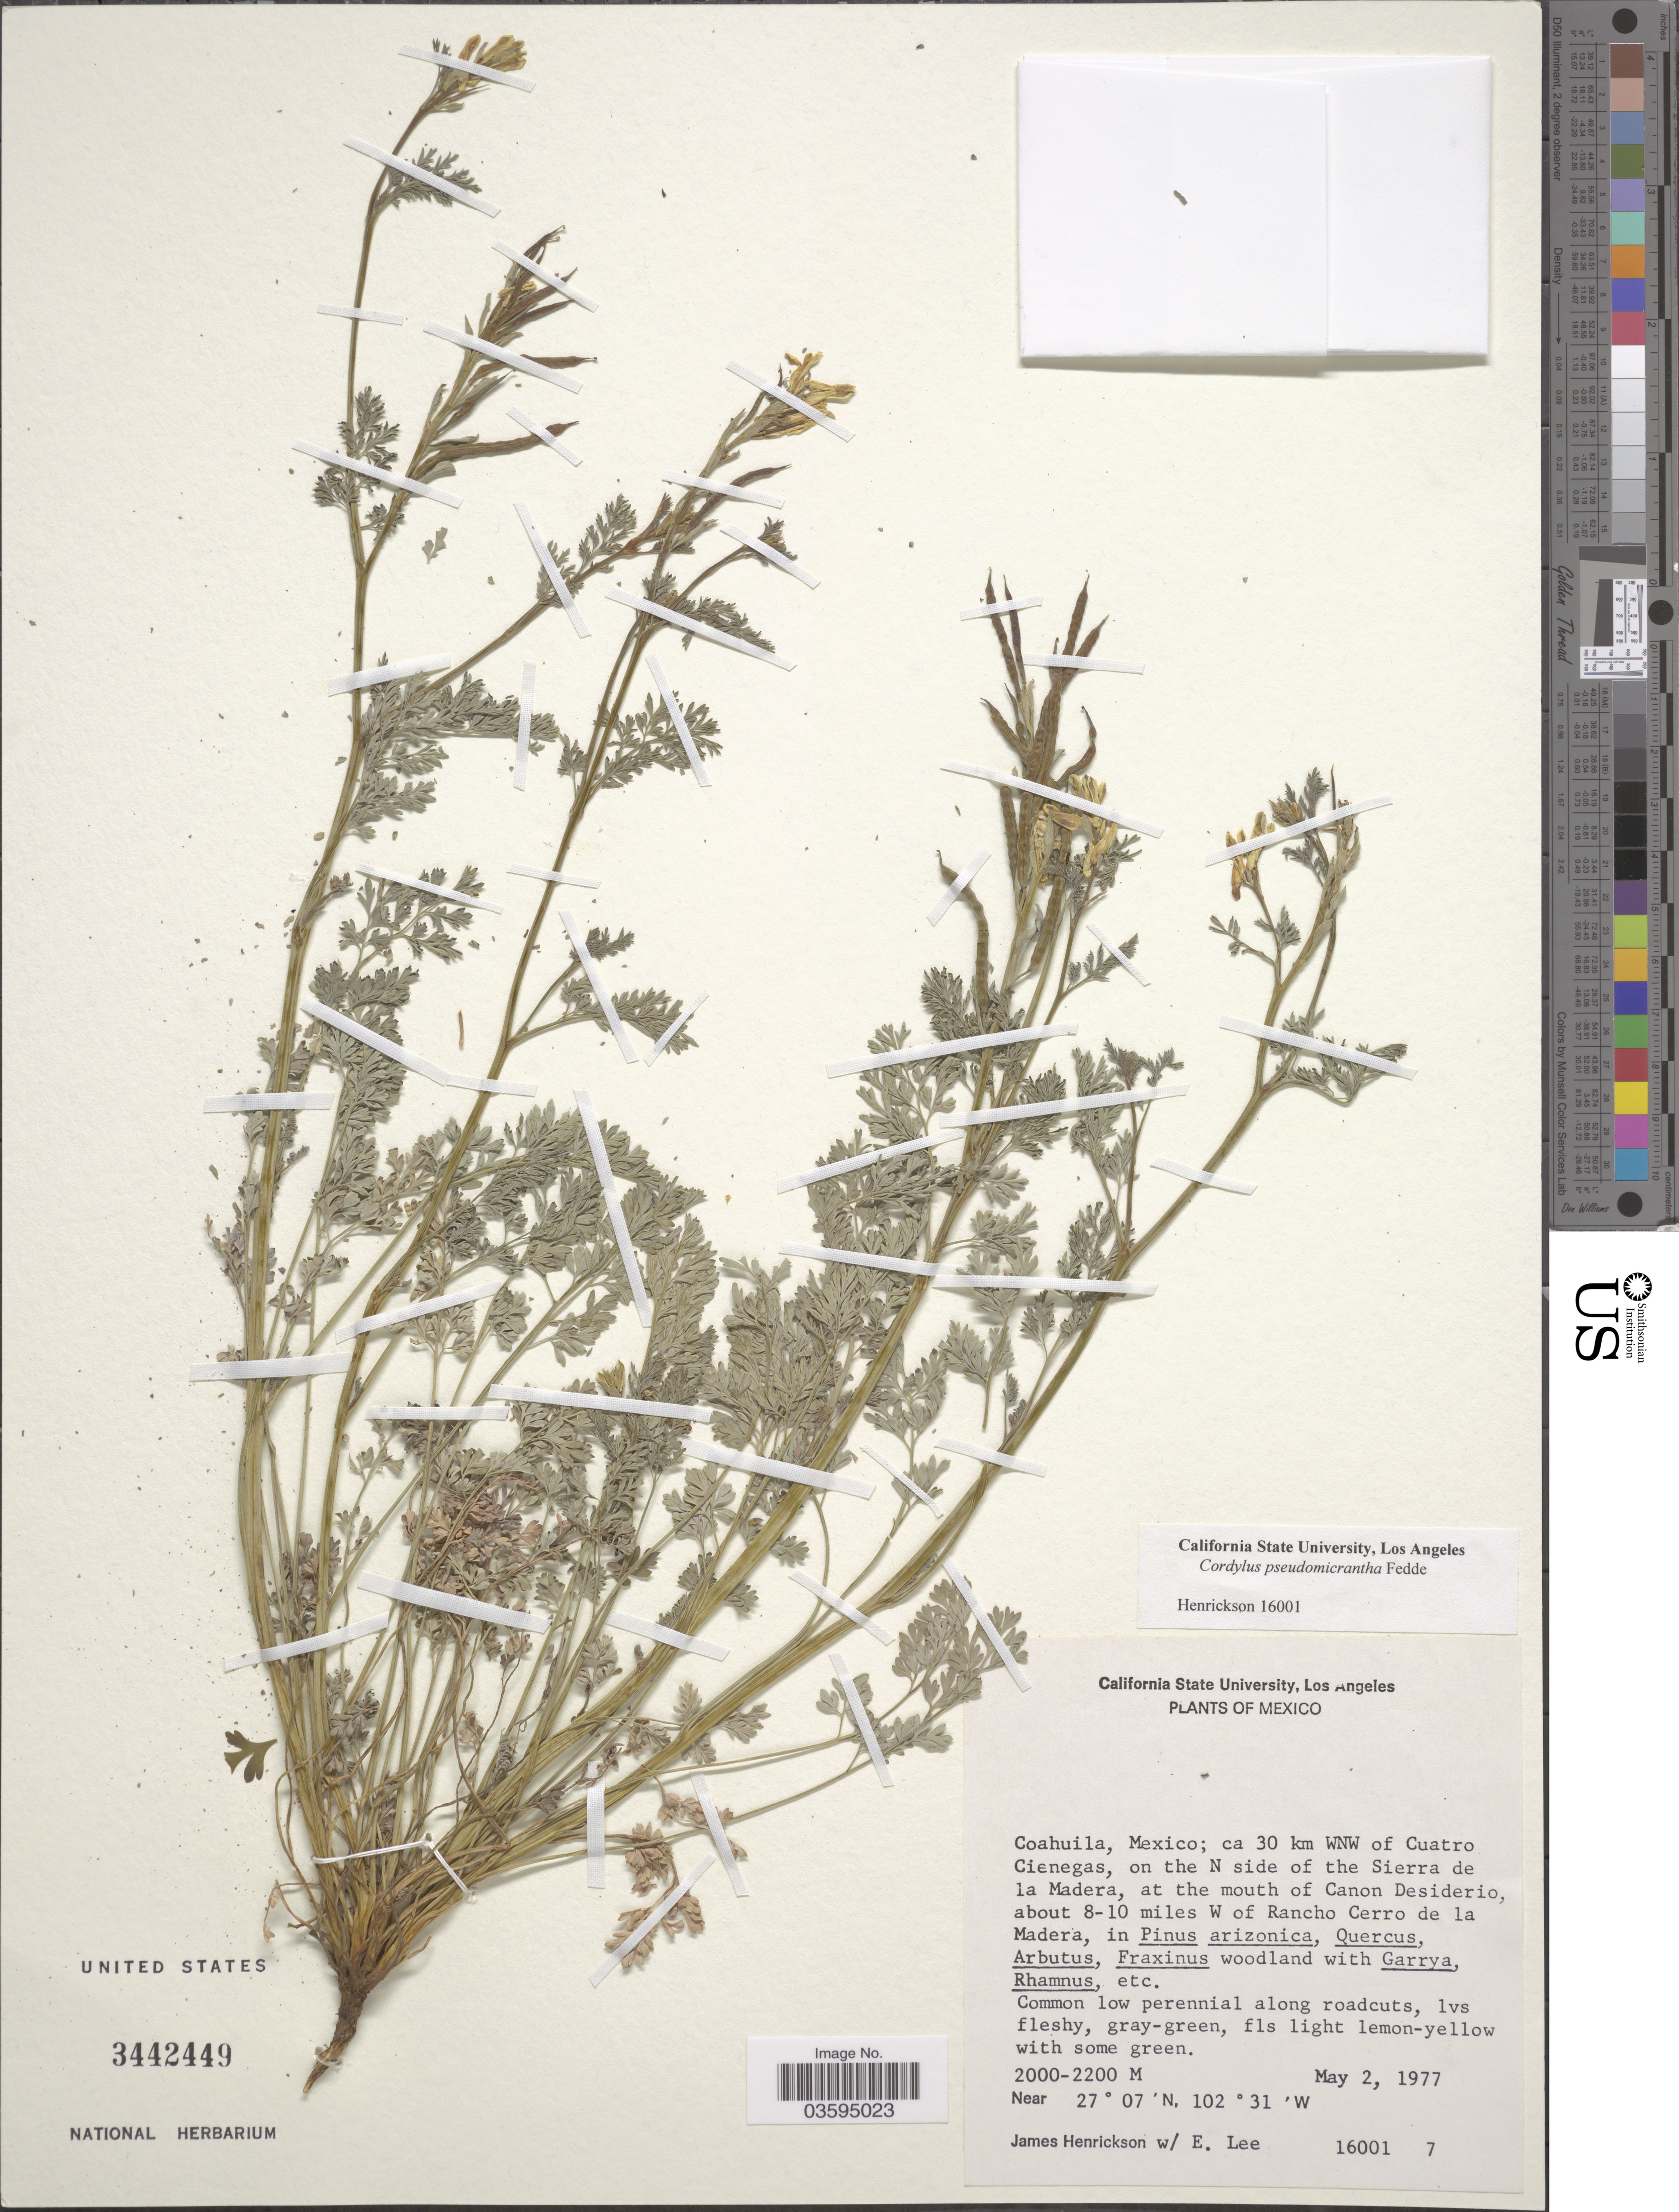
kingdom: Plantae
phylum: Tracheophyta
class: Magnoliopsida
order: Ranunculales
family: Papaveraceae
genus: Corydalis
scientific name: Corydalis pseudomicrantha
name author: Fedde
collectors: J. Henrickson & E. Lee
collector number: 16001/7?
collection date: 1977-05-02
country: Mexico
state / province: Coahuila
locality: Ca 30 km WNW of Cuatro Cienegas, on the N side of the Sierra de la Madera, at the mouth of Canon Desiderio, about 8-10 miles W of Rancho Cerro de la Madera.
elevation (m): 2000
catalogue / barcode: US 3442449